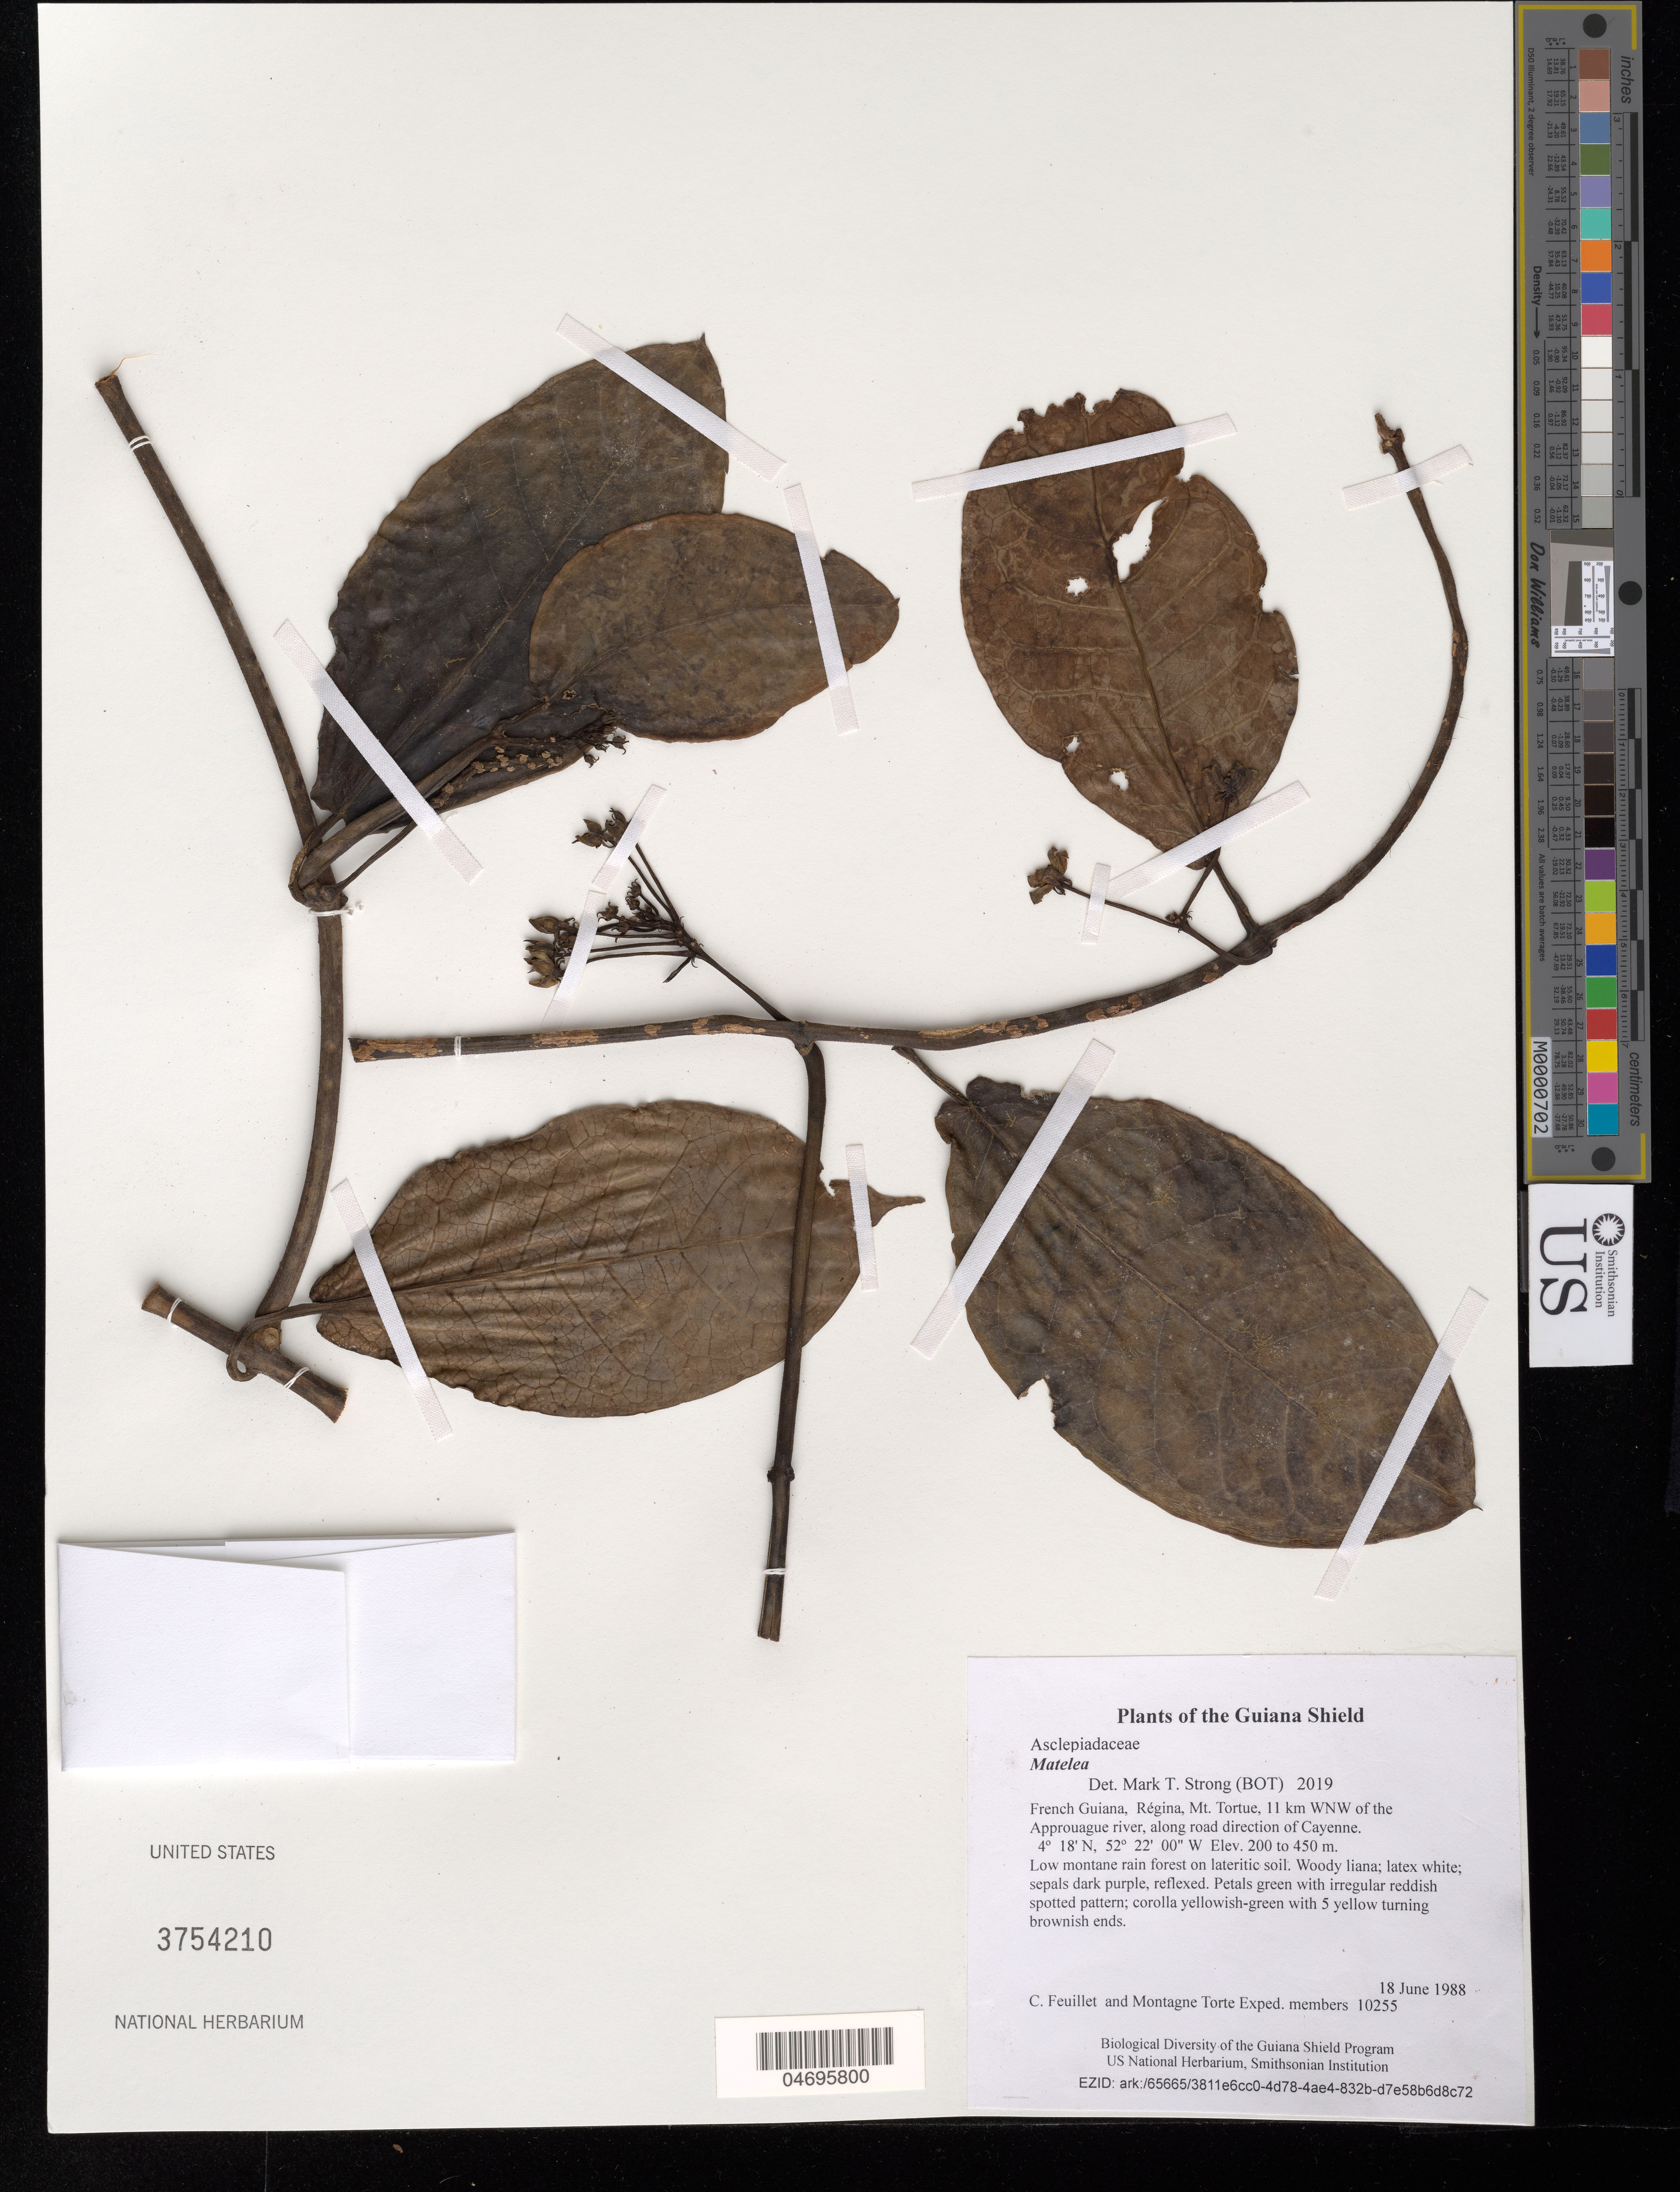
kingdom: Plantae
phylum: Tracheophyta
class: Magnoliopsida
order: Gentianales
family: Apocynaceae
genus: Matelea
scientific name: Matelea sp.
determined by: Strong, Mark T., (BOT), Smithsonian Institution - National Museum of Natural History (UNITED STATES)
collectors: C. Feuillet & Montagne Torte Exped. members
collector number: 10255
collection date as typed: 18 June 1988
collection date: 1988-06-18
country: French Guiana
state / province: Cayenne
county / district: Regina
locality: Mt. Tortue, 11 km WNW of the Approuague river, along road direction of Cayenne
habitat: Low montane rain forest on lateritic soil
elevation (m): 200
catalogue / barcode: US 3754210